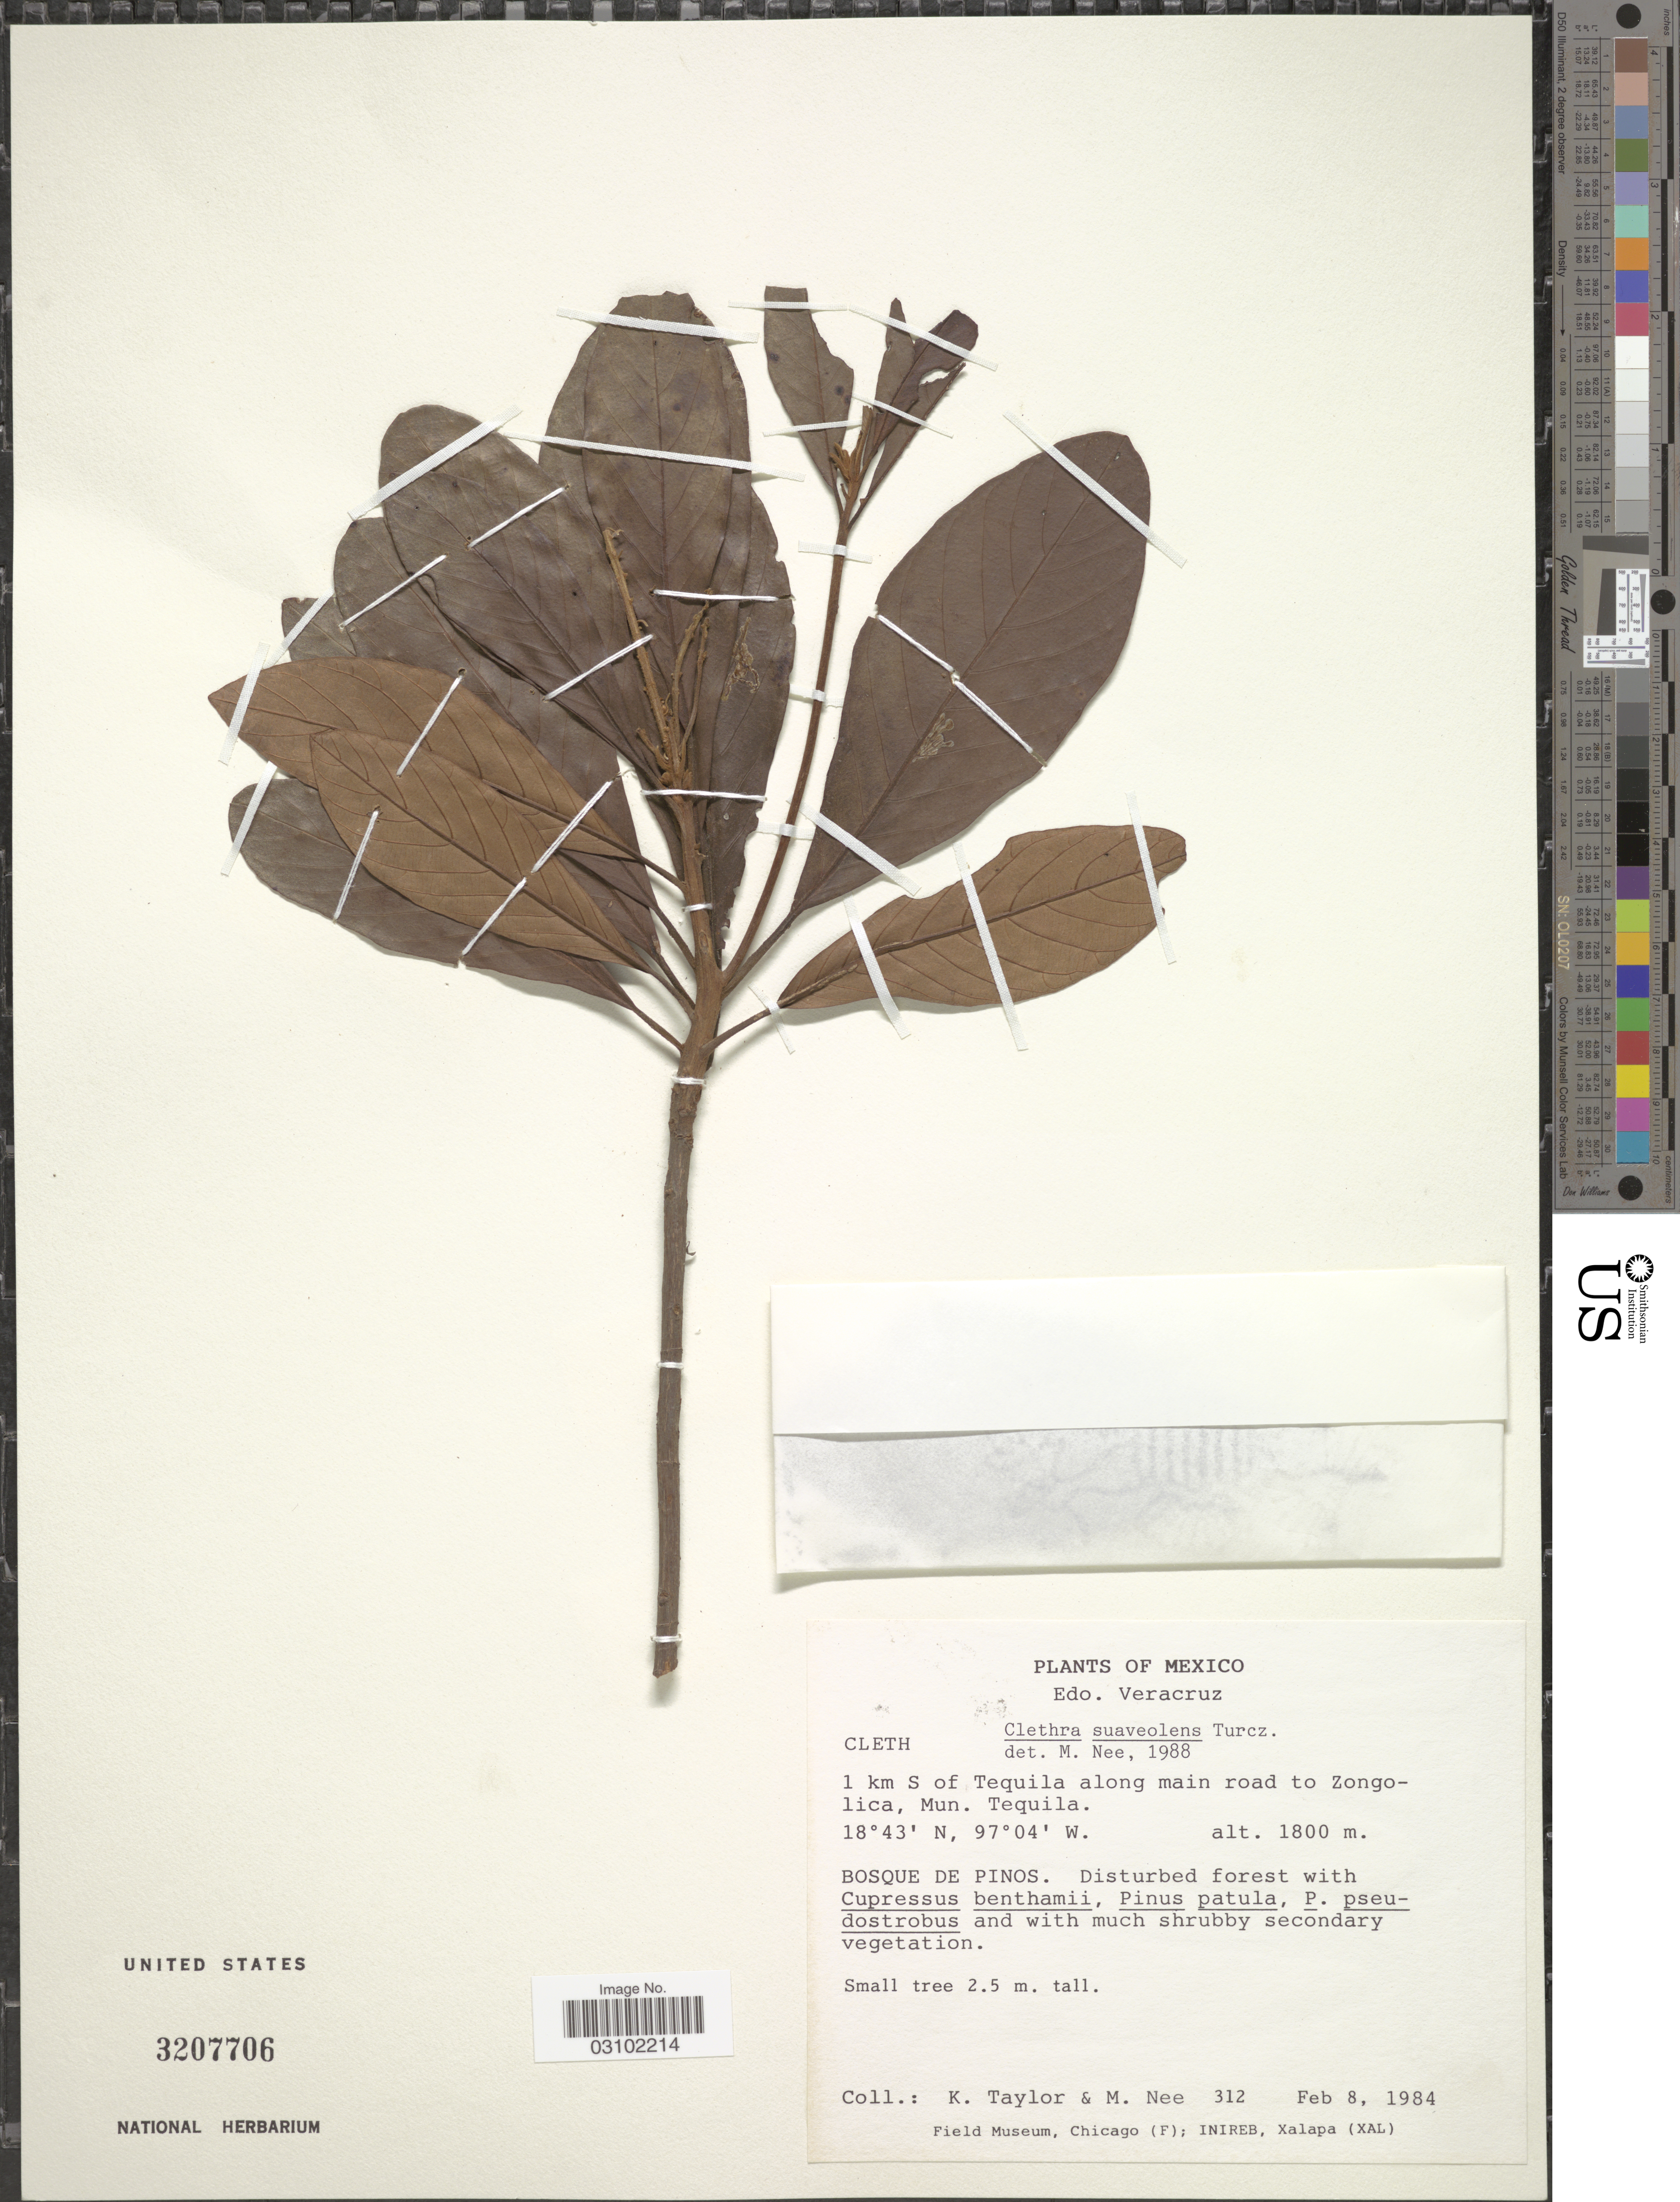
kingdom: Plantae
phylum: Tracheophyta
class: Magnoliopsida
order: Ericales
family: Clethraceae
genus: Clethra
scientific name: Clethra suaveolens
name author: Turcz.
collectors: K. Taylor & M. Nee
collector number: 312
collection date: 1984-02-08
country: Mexico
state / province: Veracruz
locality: Edo. Veracruz, 1 km S of Tequila along main road to Zongolica, Mun. Tequila.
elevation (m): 1800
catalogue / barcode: US 3207706